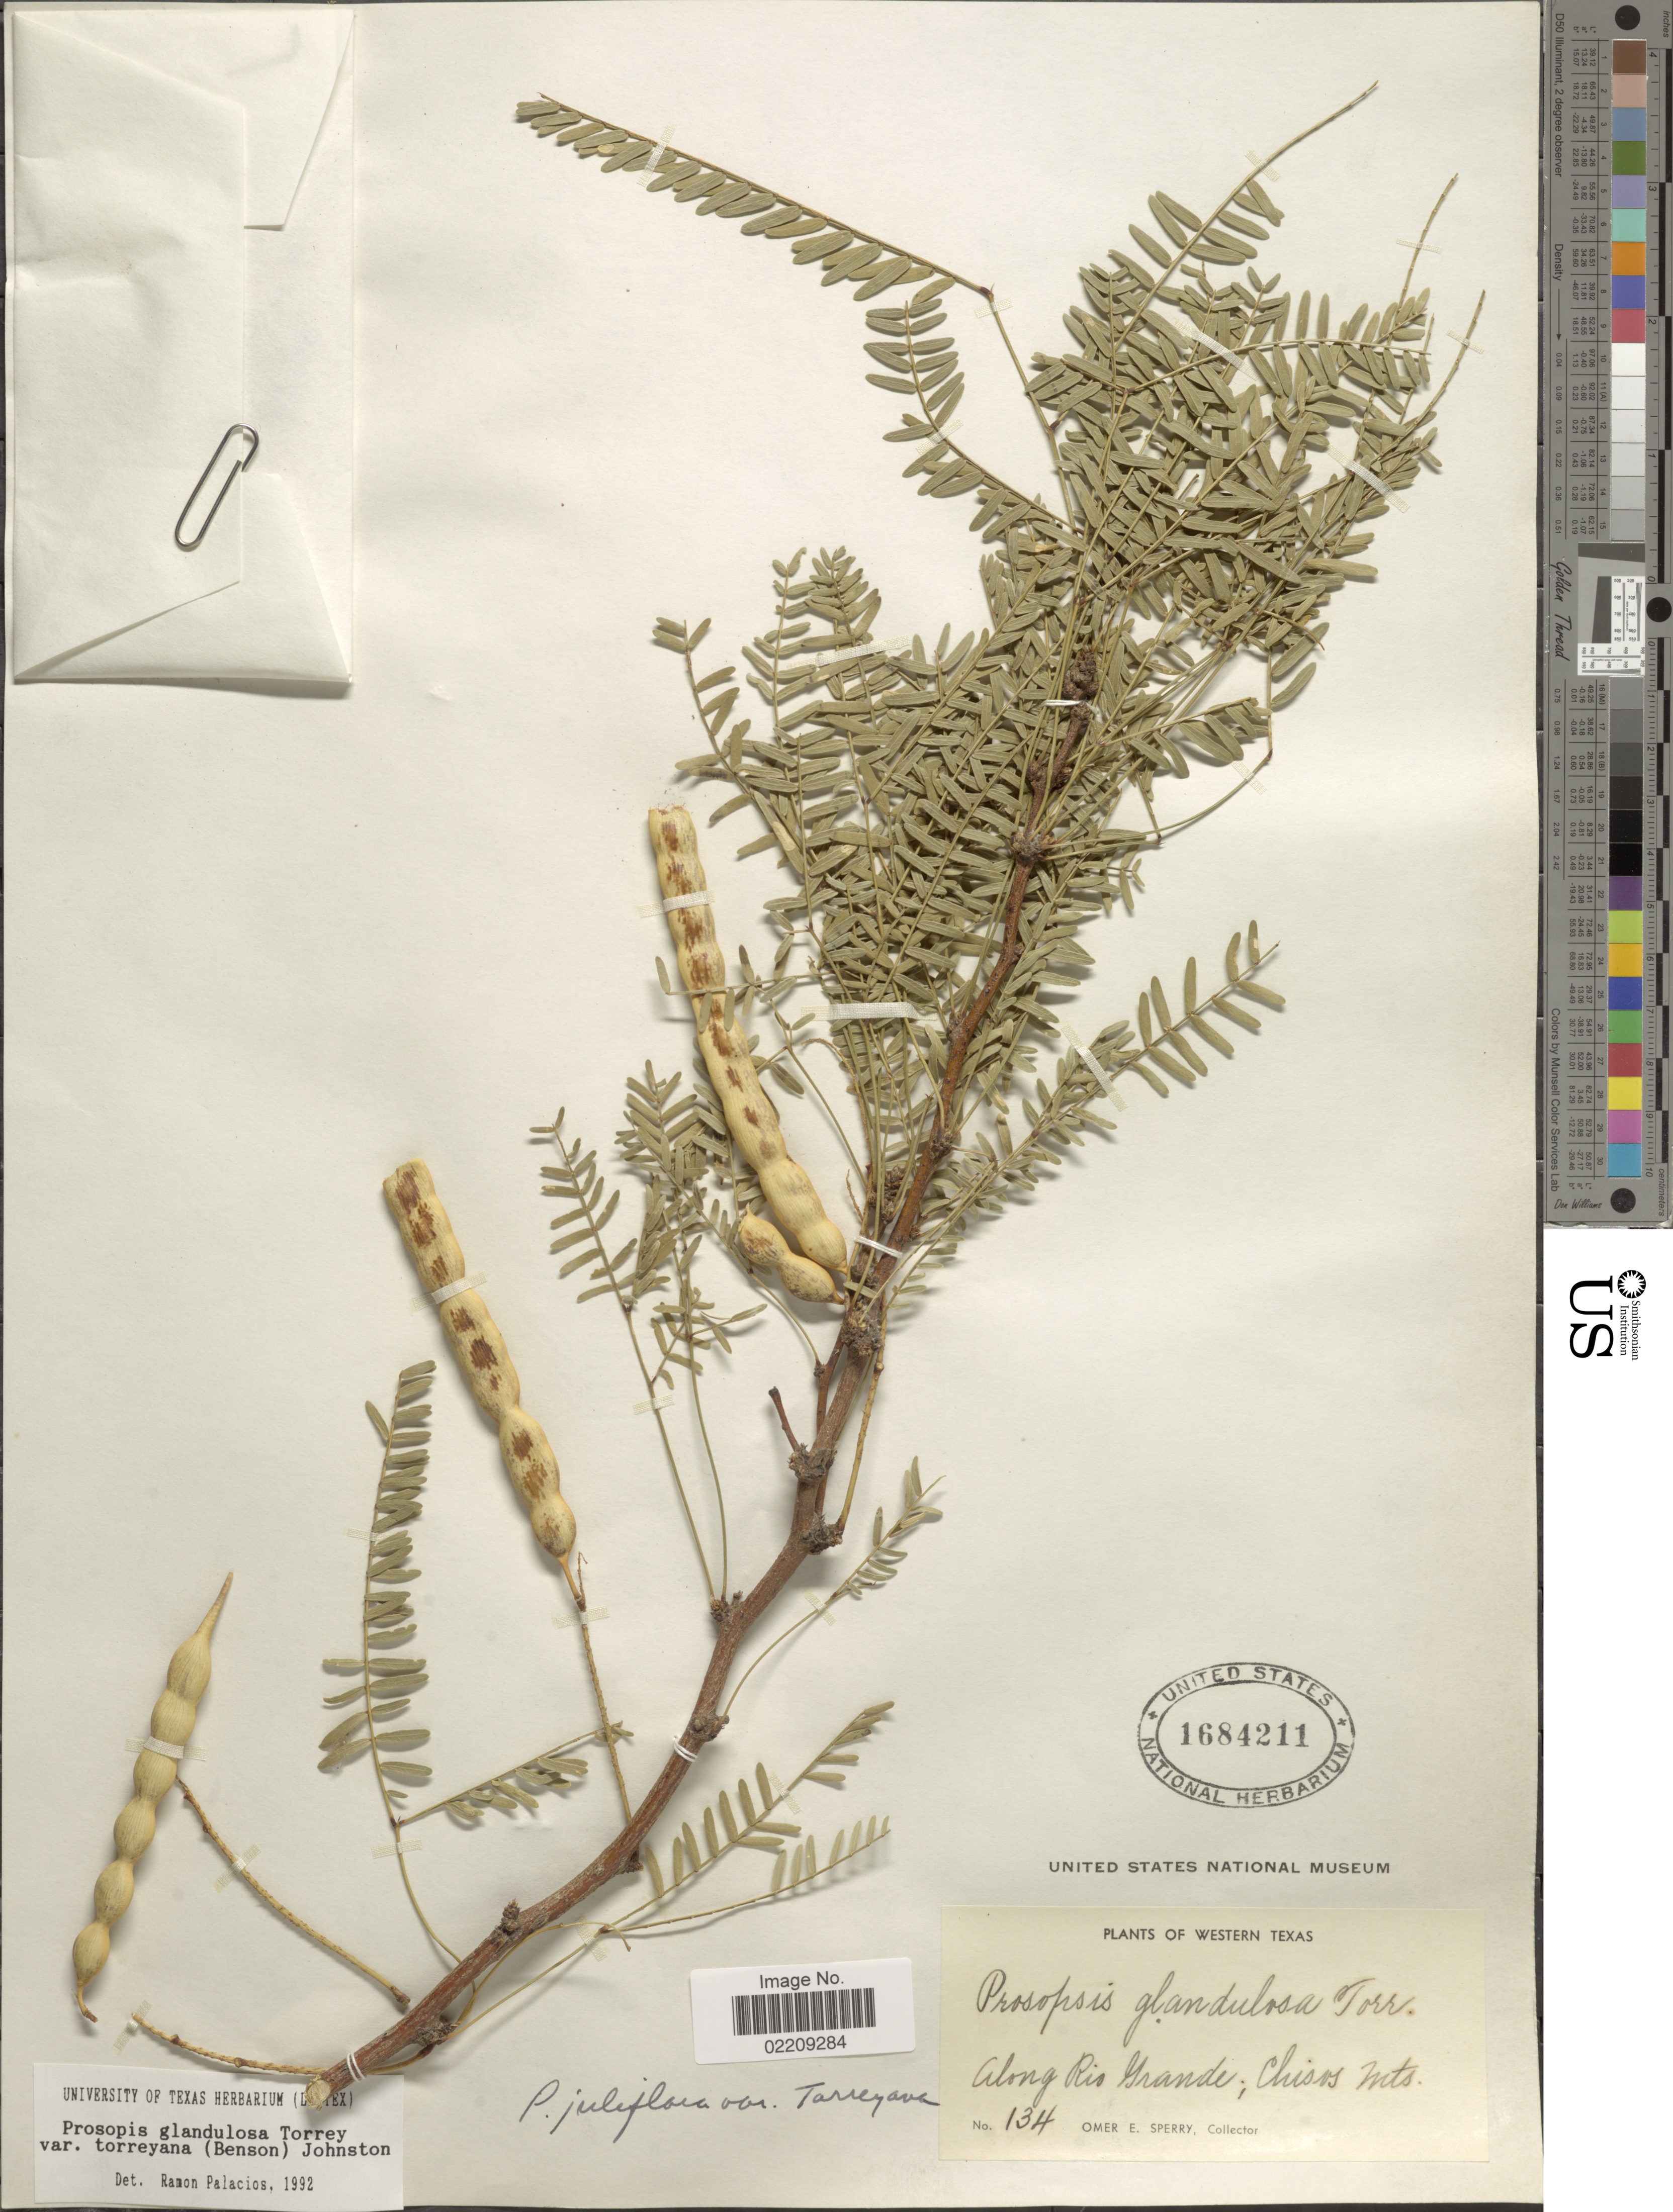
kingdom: Plantae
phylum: Tracheophyta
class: Magnoliopsida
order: Fabales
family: Fabaceae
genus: Neltuma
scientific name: Neltuma odorata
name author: (Torr. & Frém.) C. E. Hughes & G.P. Lewis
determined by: Strong, Mark T., (BOT), Smithsonian Institution - National Museum of Natural History (UNITED STATES)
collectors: O. E. Sperry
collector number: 134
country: United States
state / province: Texas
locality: Western Texas, along Rio Grande; Chisos Mts.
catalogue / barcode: US 1684211